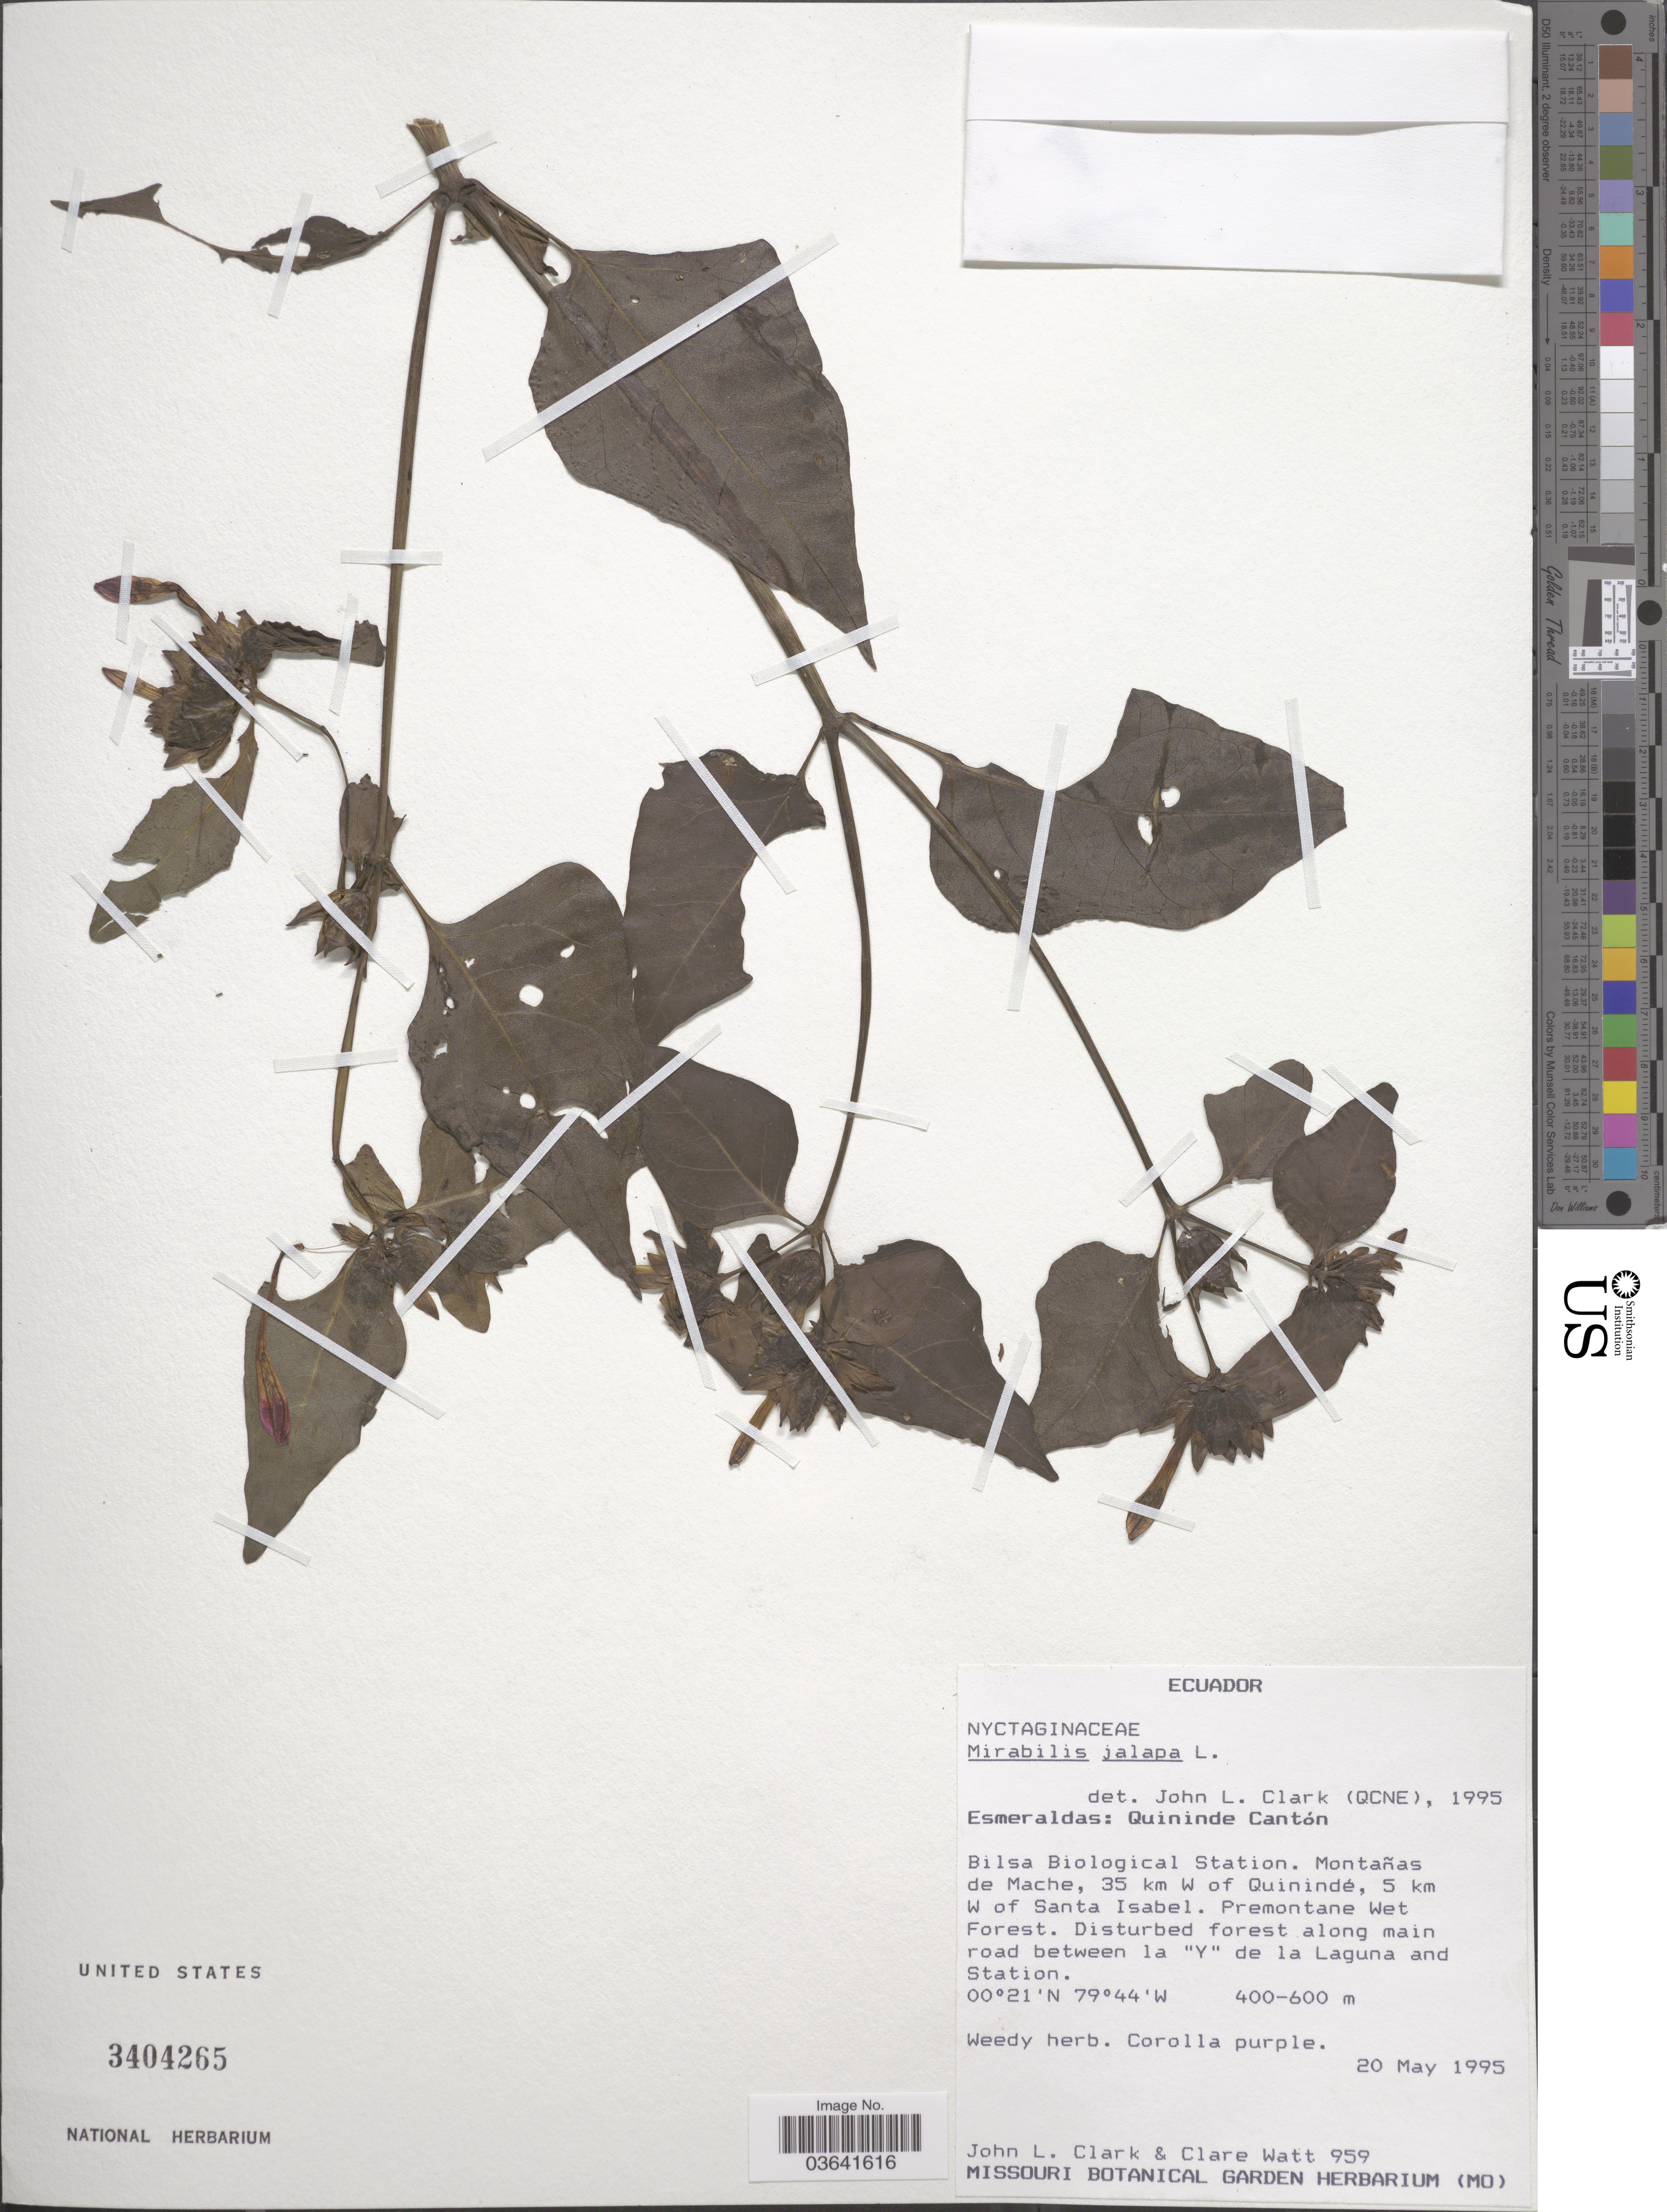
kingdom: Plantae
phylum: Tracheophyta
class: Magnoliopsida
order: Caryophyllales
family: Nyctaginaceae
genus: Mirabilis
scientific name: Mirabilis jalapa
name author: L.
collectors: J. L. Clark & C. Watt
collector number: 959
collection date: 1995-05-20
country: Ecuador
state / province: Esmeraldas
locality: Quininde Cantón. Bilsa Biological Station. Montañas de Mache, 35 km W of Quinindé, 5 km W of Santa Isabel. Premontane Wet Forest. Disturbed forest along main road between la "Y" de la Laguna and Station.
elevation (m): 400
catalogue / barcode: US 3404265